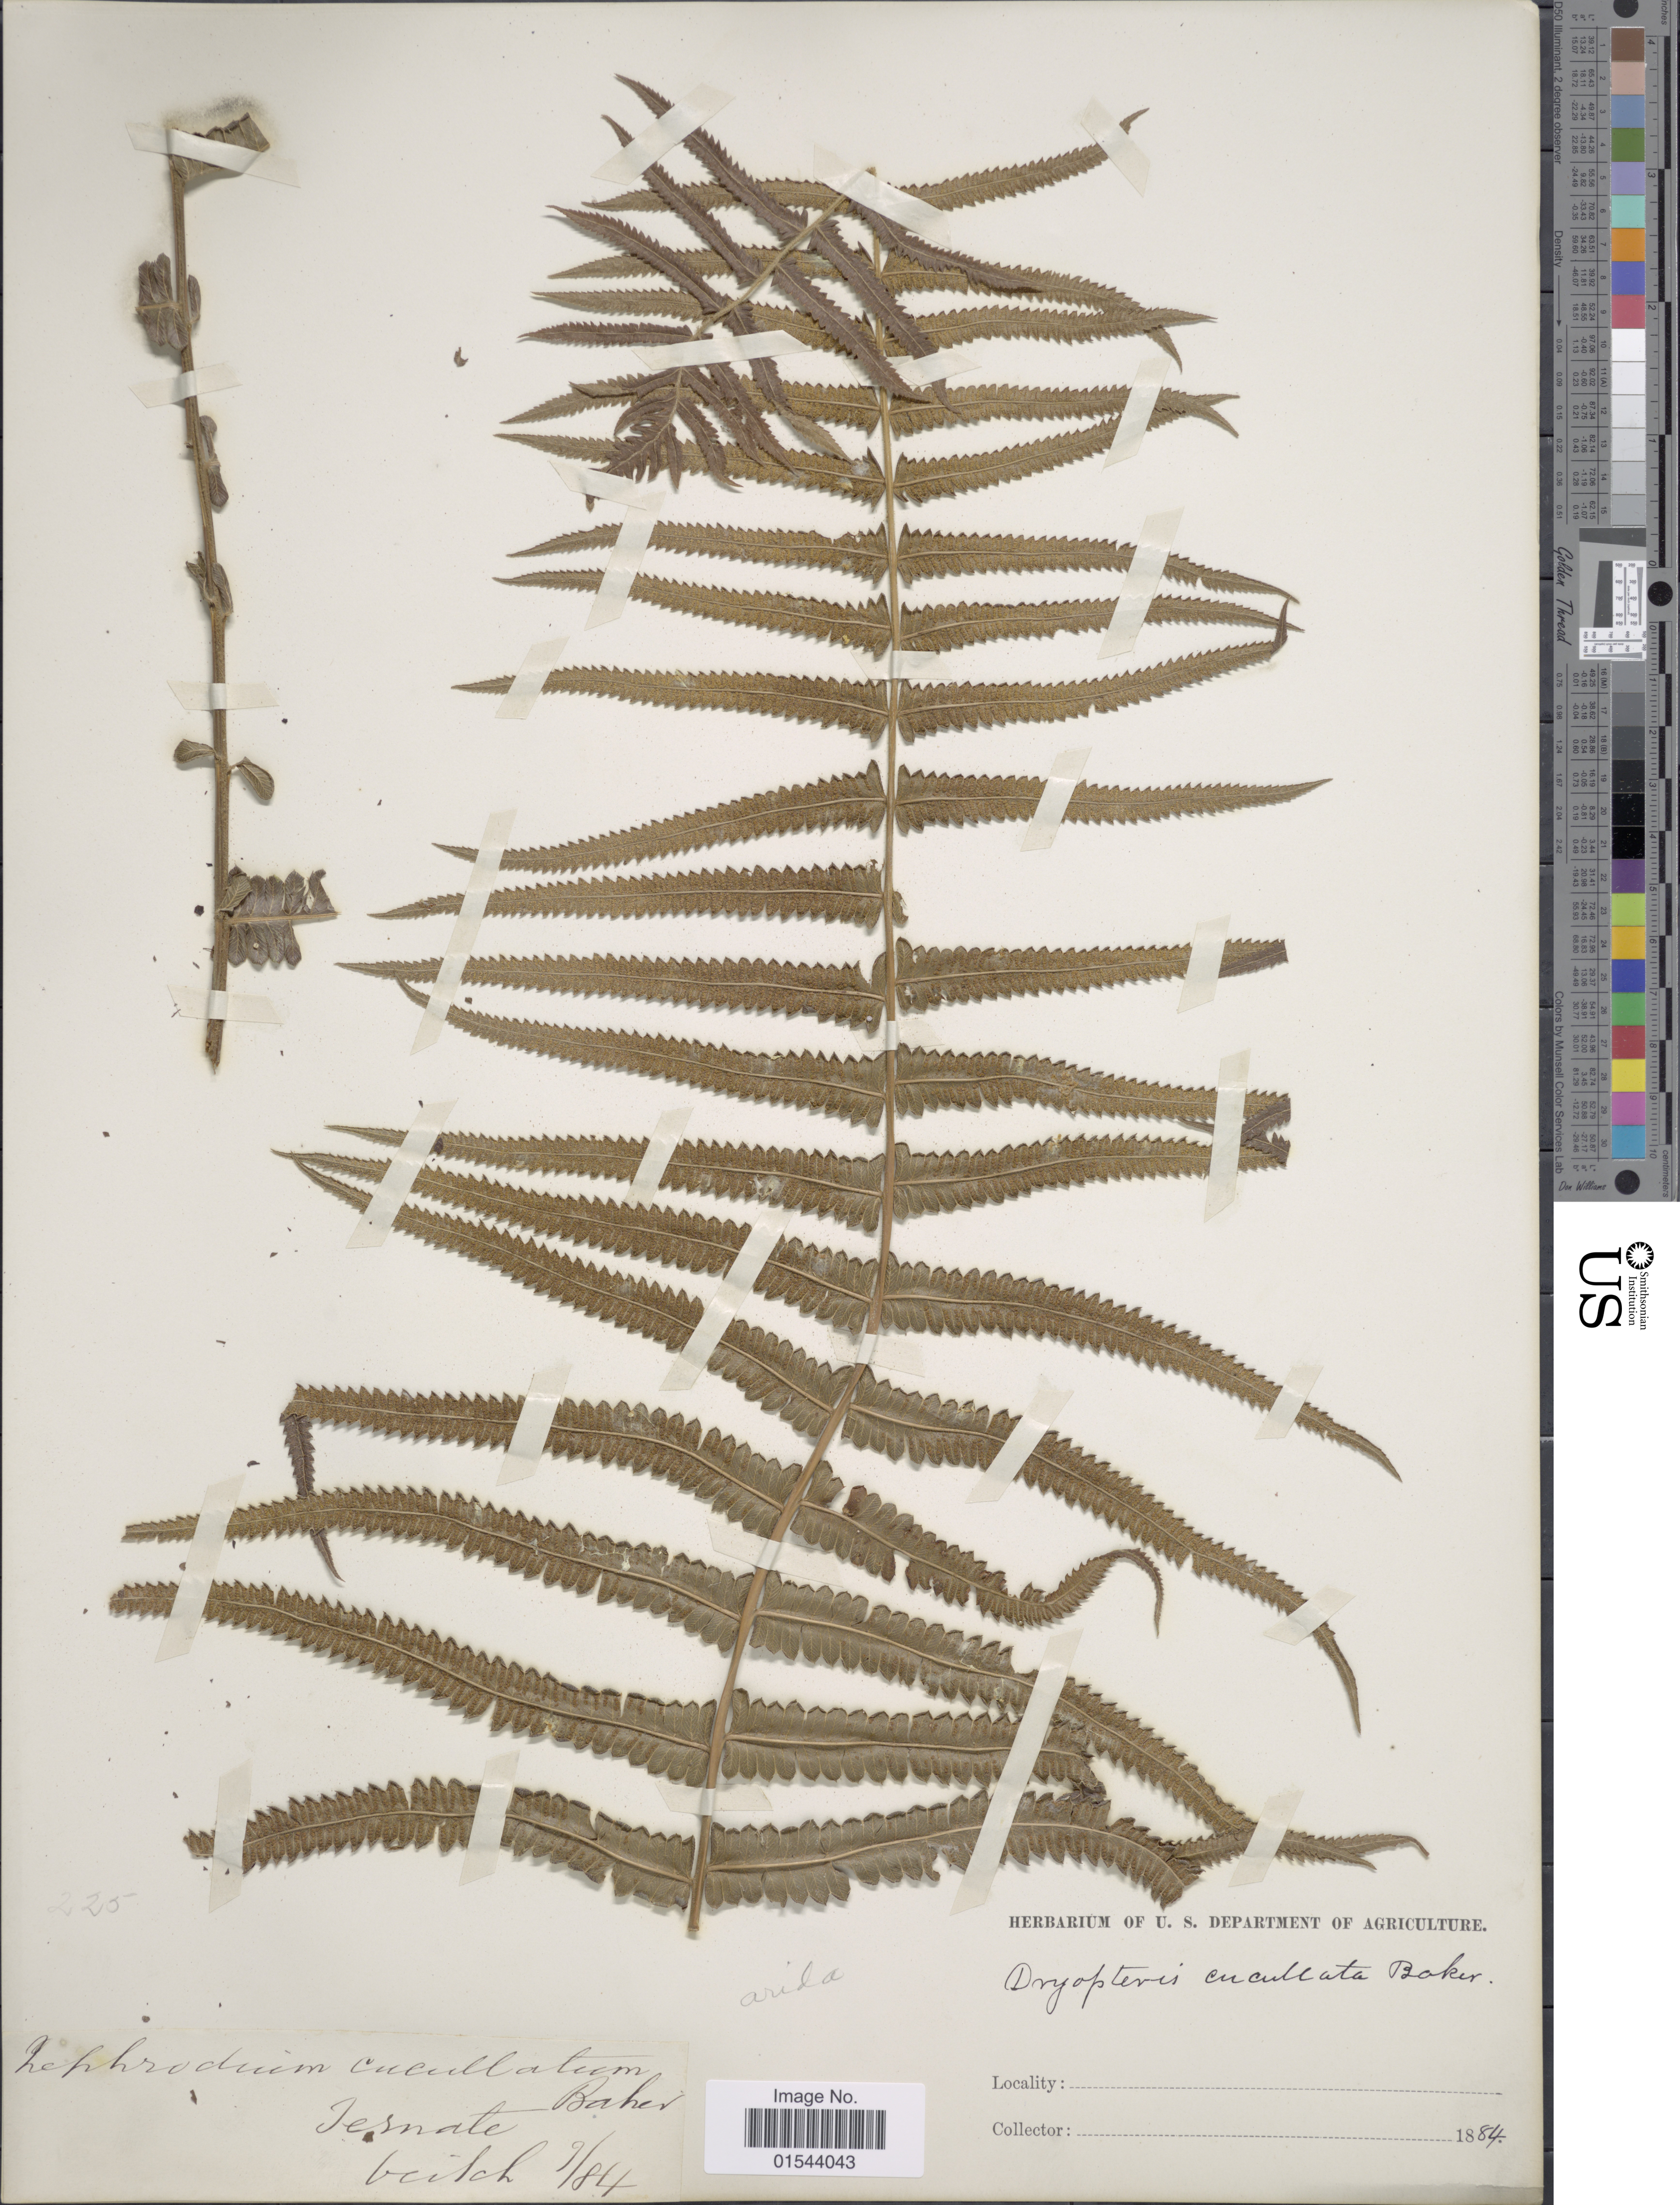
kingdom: Plantae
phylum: Tracheophyta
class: Polypodiopsida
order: Polypodiales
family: Thelypteridaceae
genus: Christella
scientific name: Christella arida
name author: (D. Don) Holttum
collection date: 1884-09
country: Indonesia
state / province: Maluku